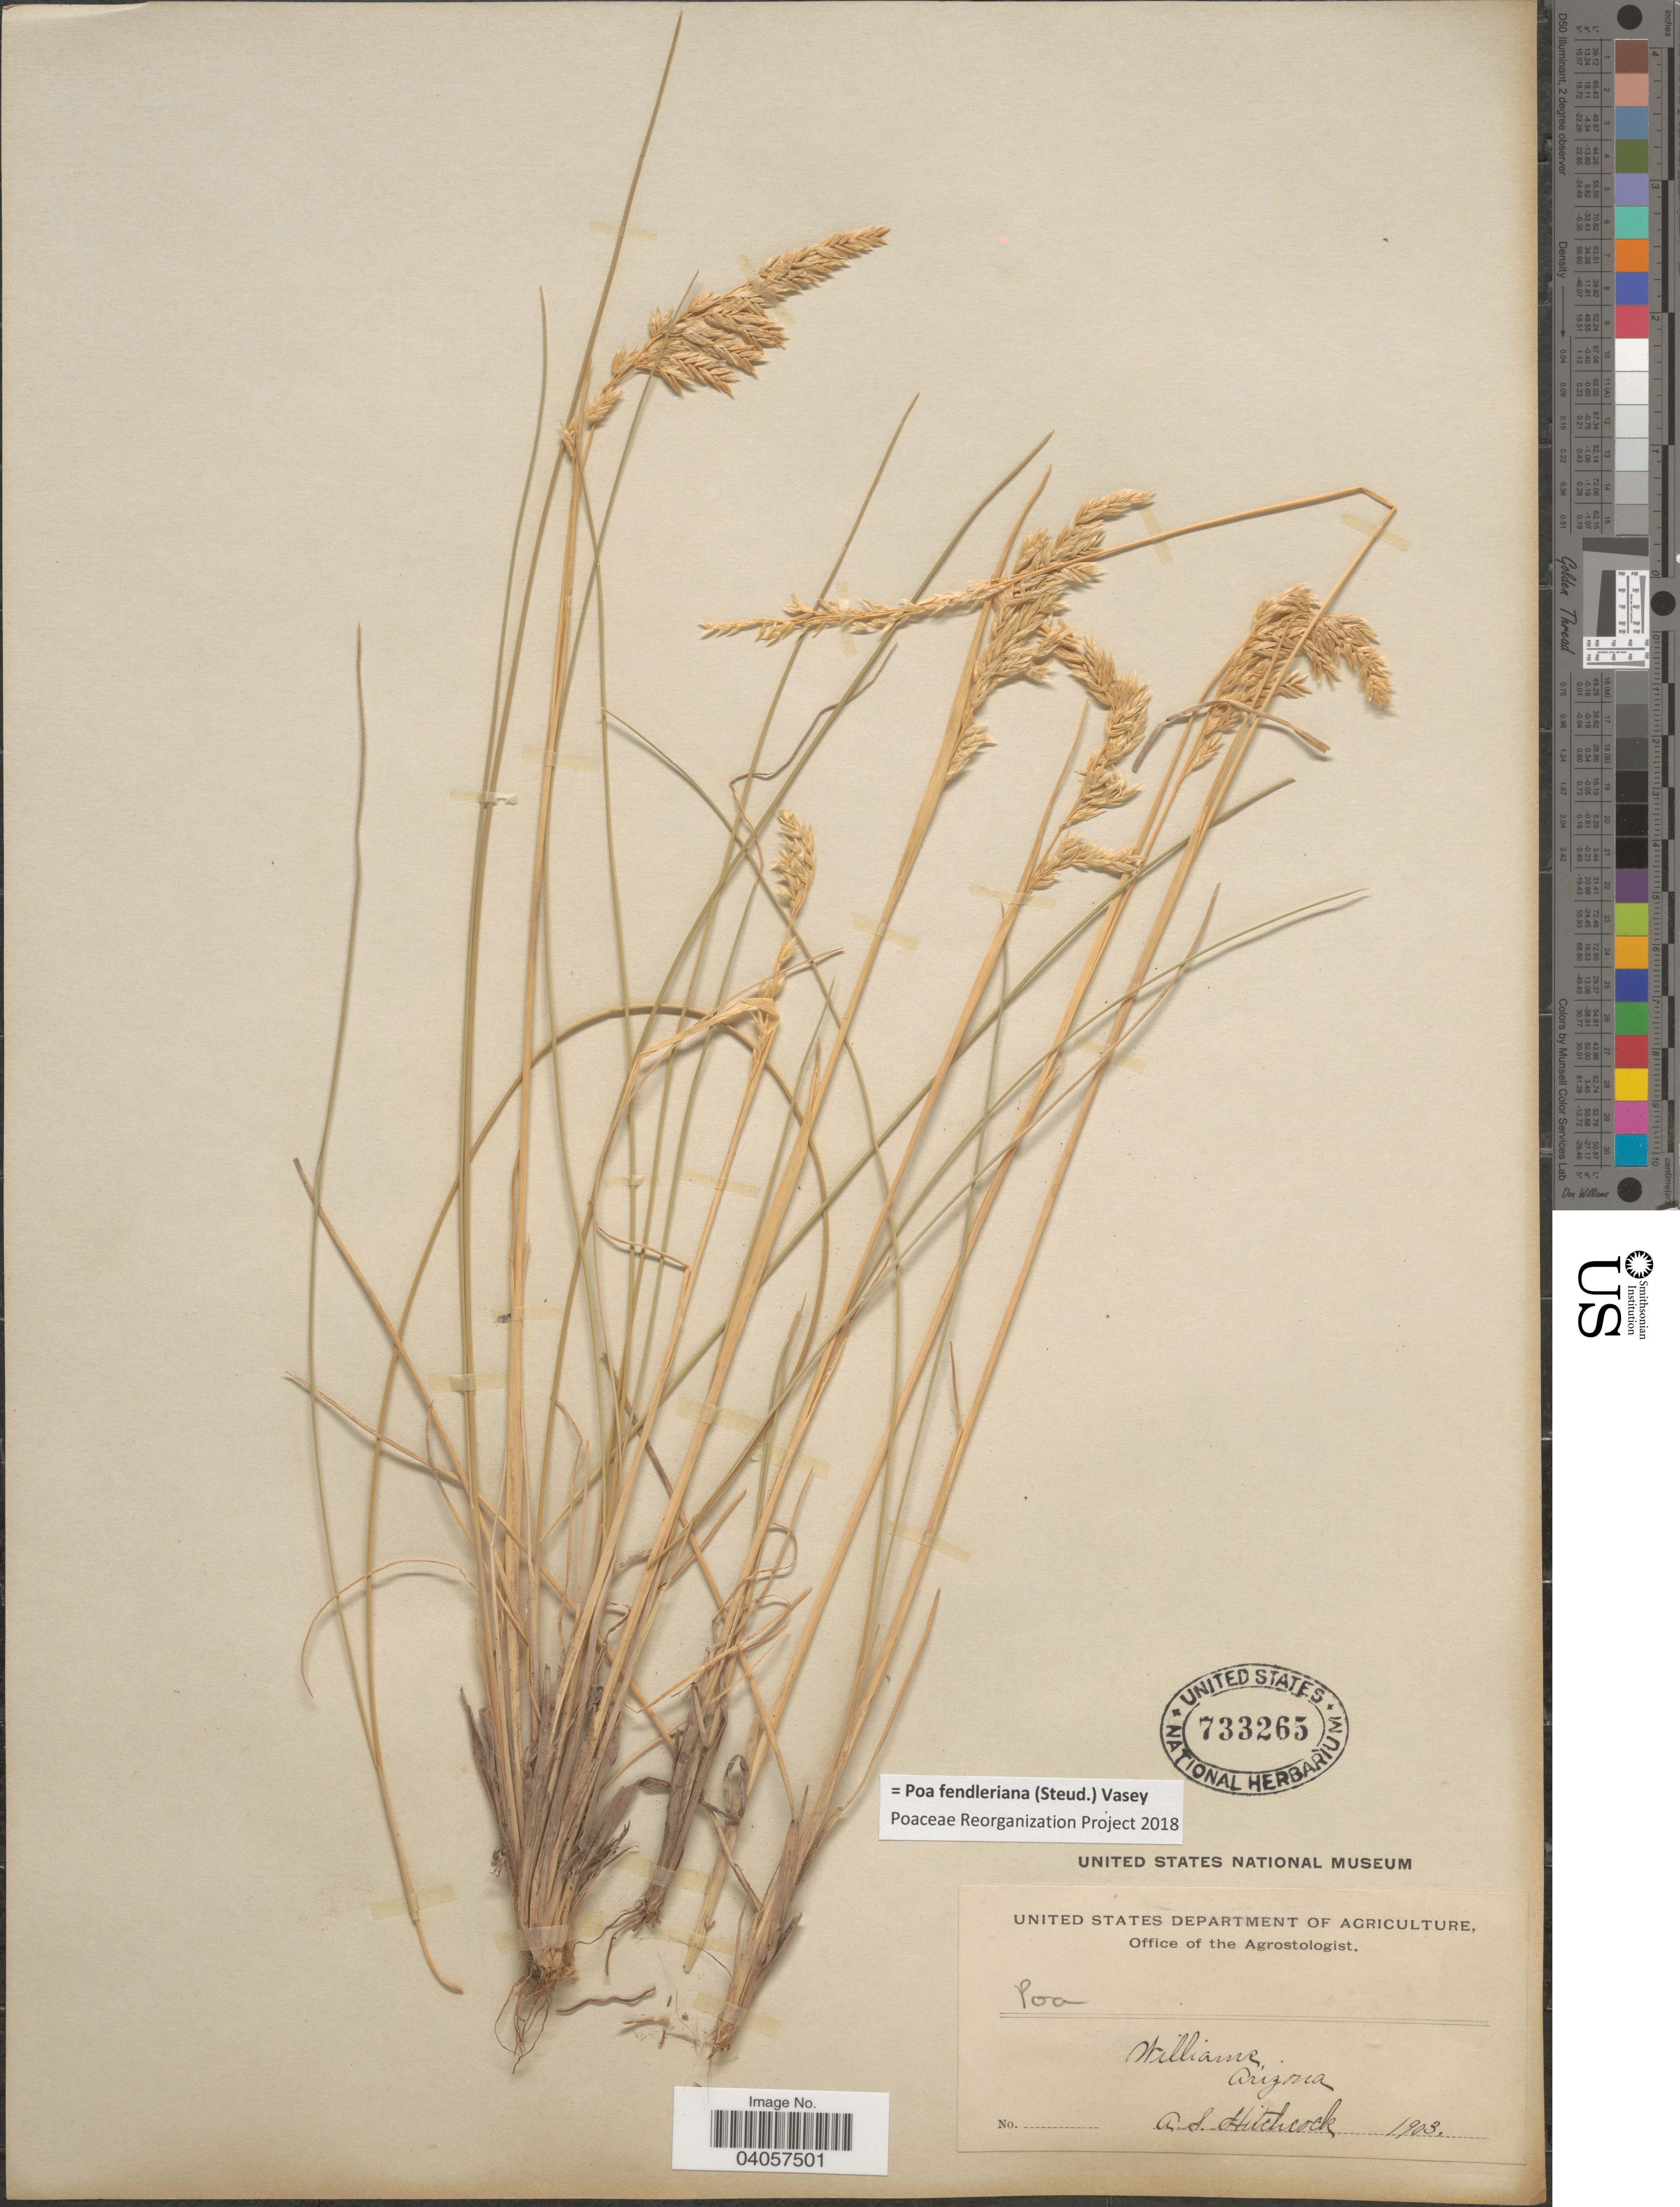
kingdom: Plantae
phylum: Tracheophyta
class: Liliopsida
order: Poales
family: Poaceae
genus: Poa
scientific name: Poa fendleriana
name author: (Steud.) Vasey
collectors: A. S. Hitchcock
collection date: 1903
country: United States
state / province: Arizona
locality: Williams.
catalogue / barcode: US 733265